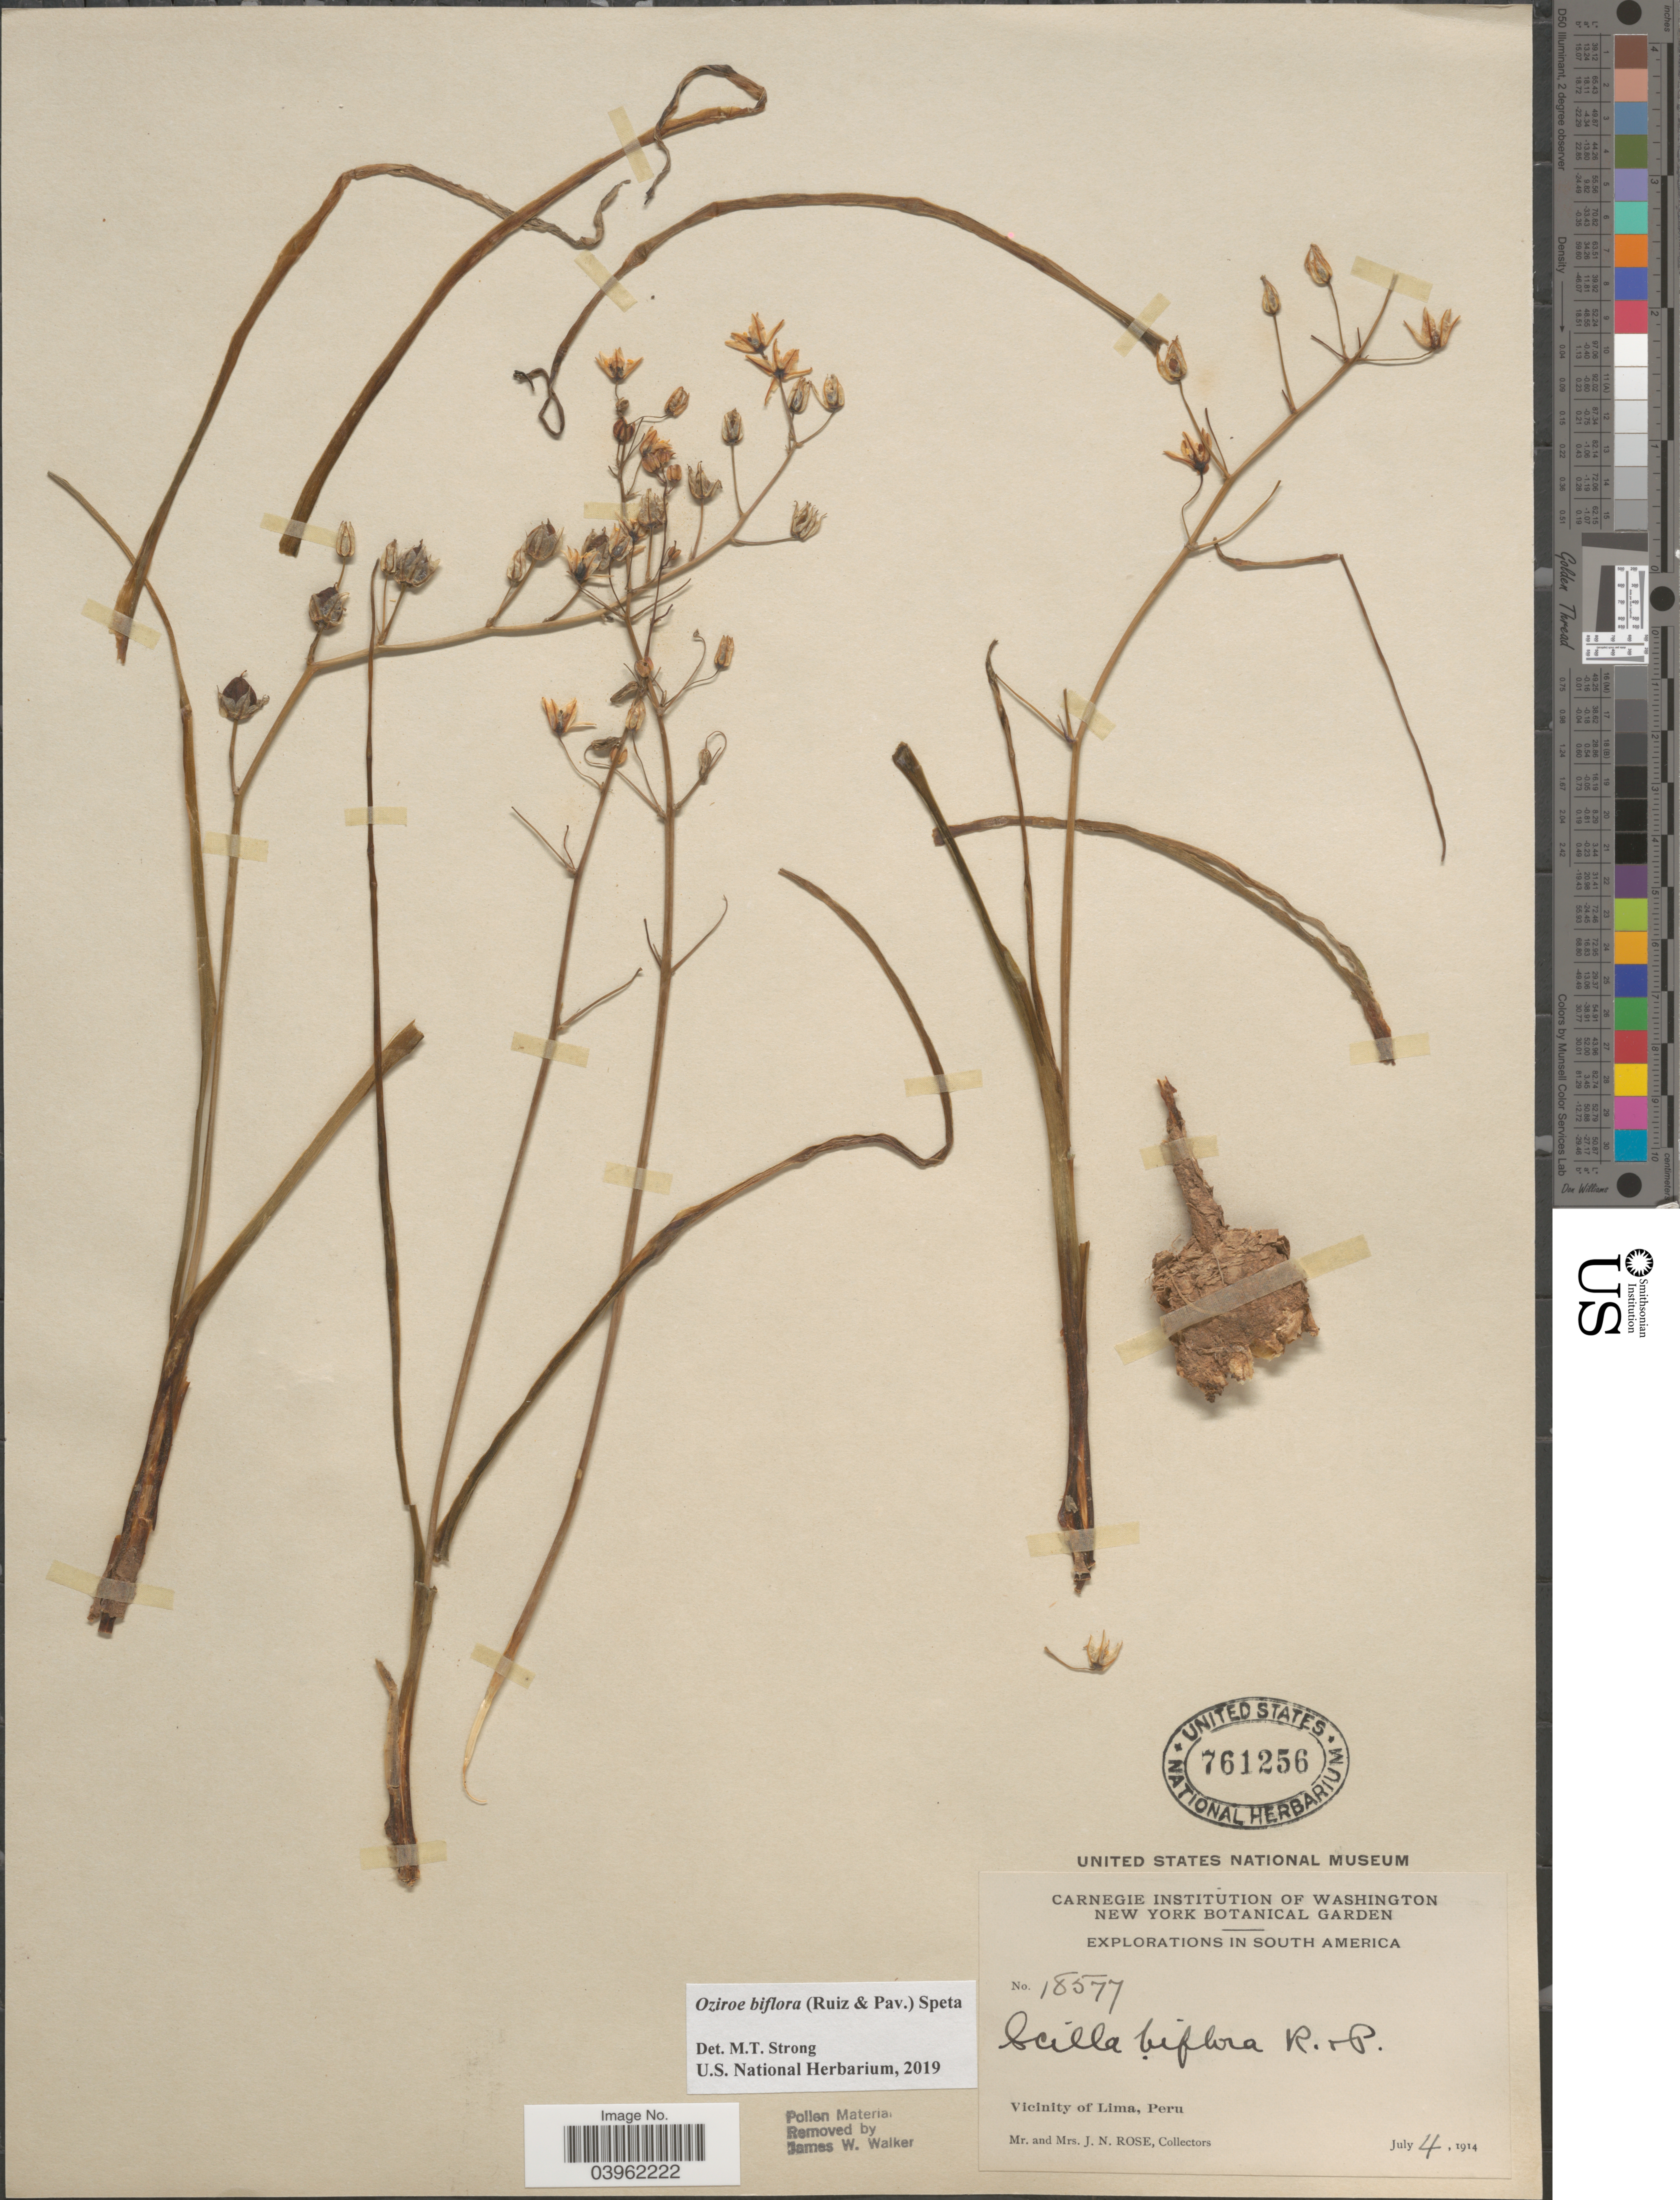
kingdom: Plantae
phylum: Tracheophyta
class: Liliopsida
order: Asparagales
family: Asparagaceae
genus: Oziroe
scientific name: Oziroë biflora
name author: (Ruiz & Pav.) Speta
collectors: J. N. Rose & L. B. Rose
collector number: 18577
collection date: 1914-07-04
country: Peru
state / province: Lima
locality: Vicinity of Lima.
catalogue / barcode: US 761256